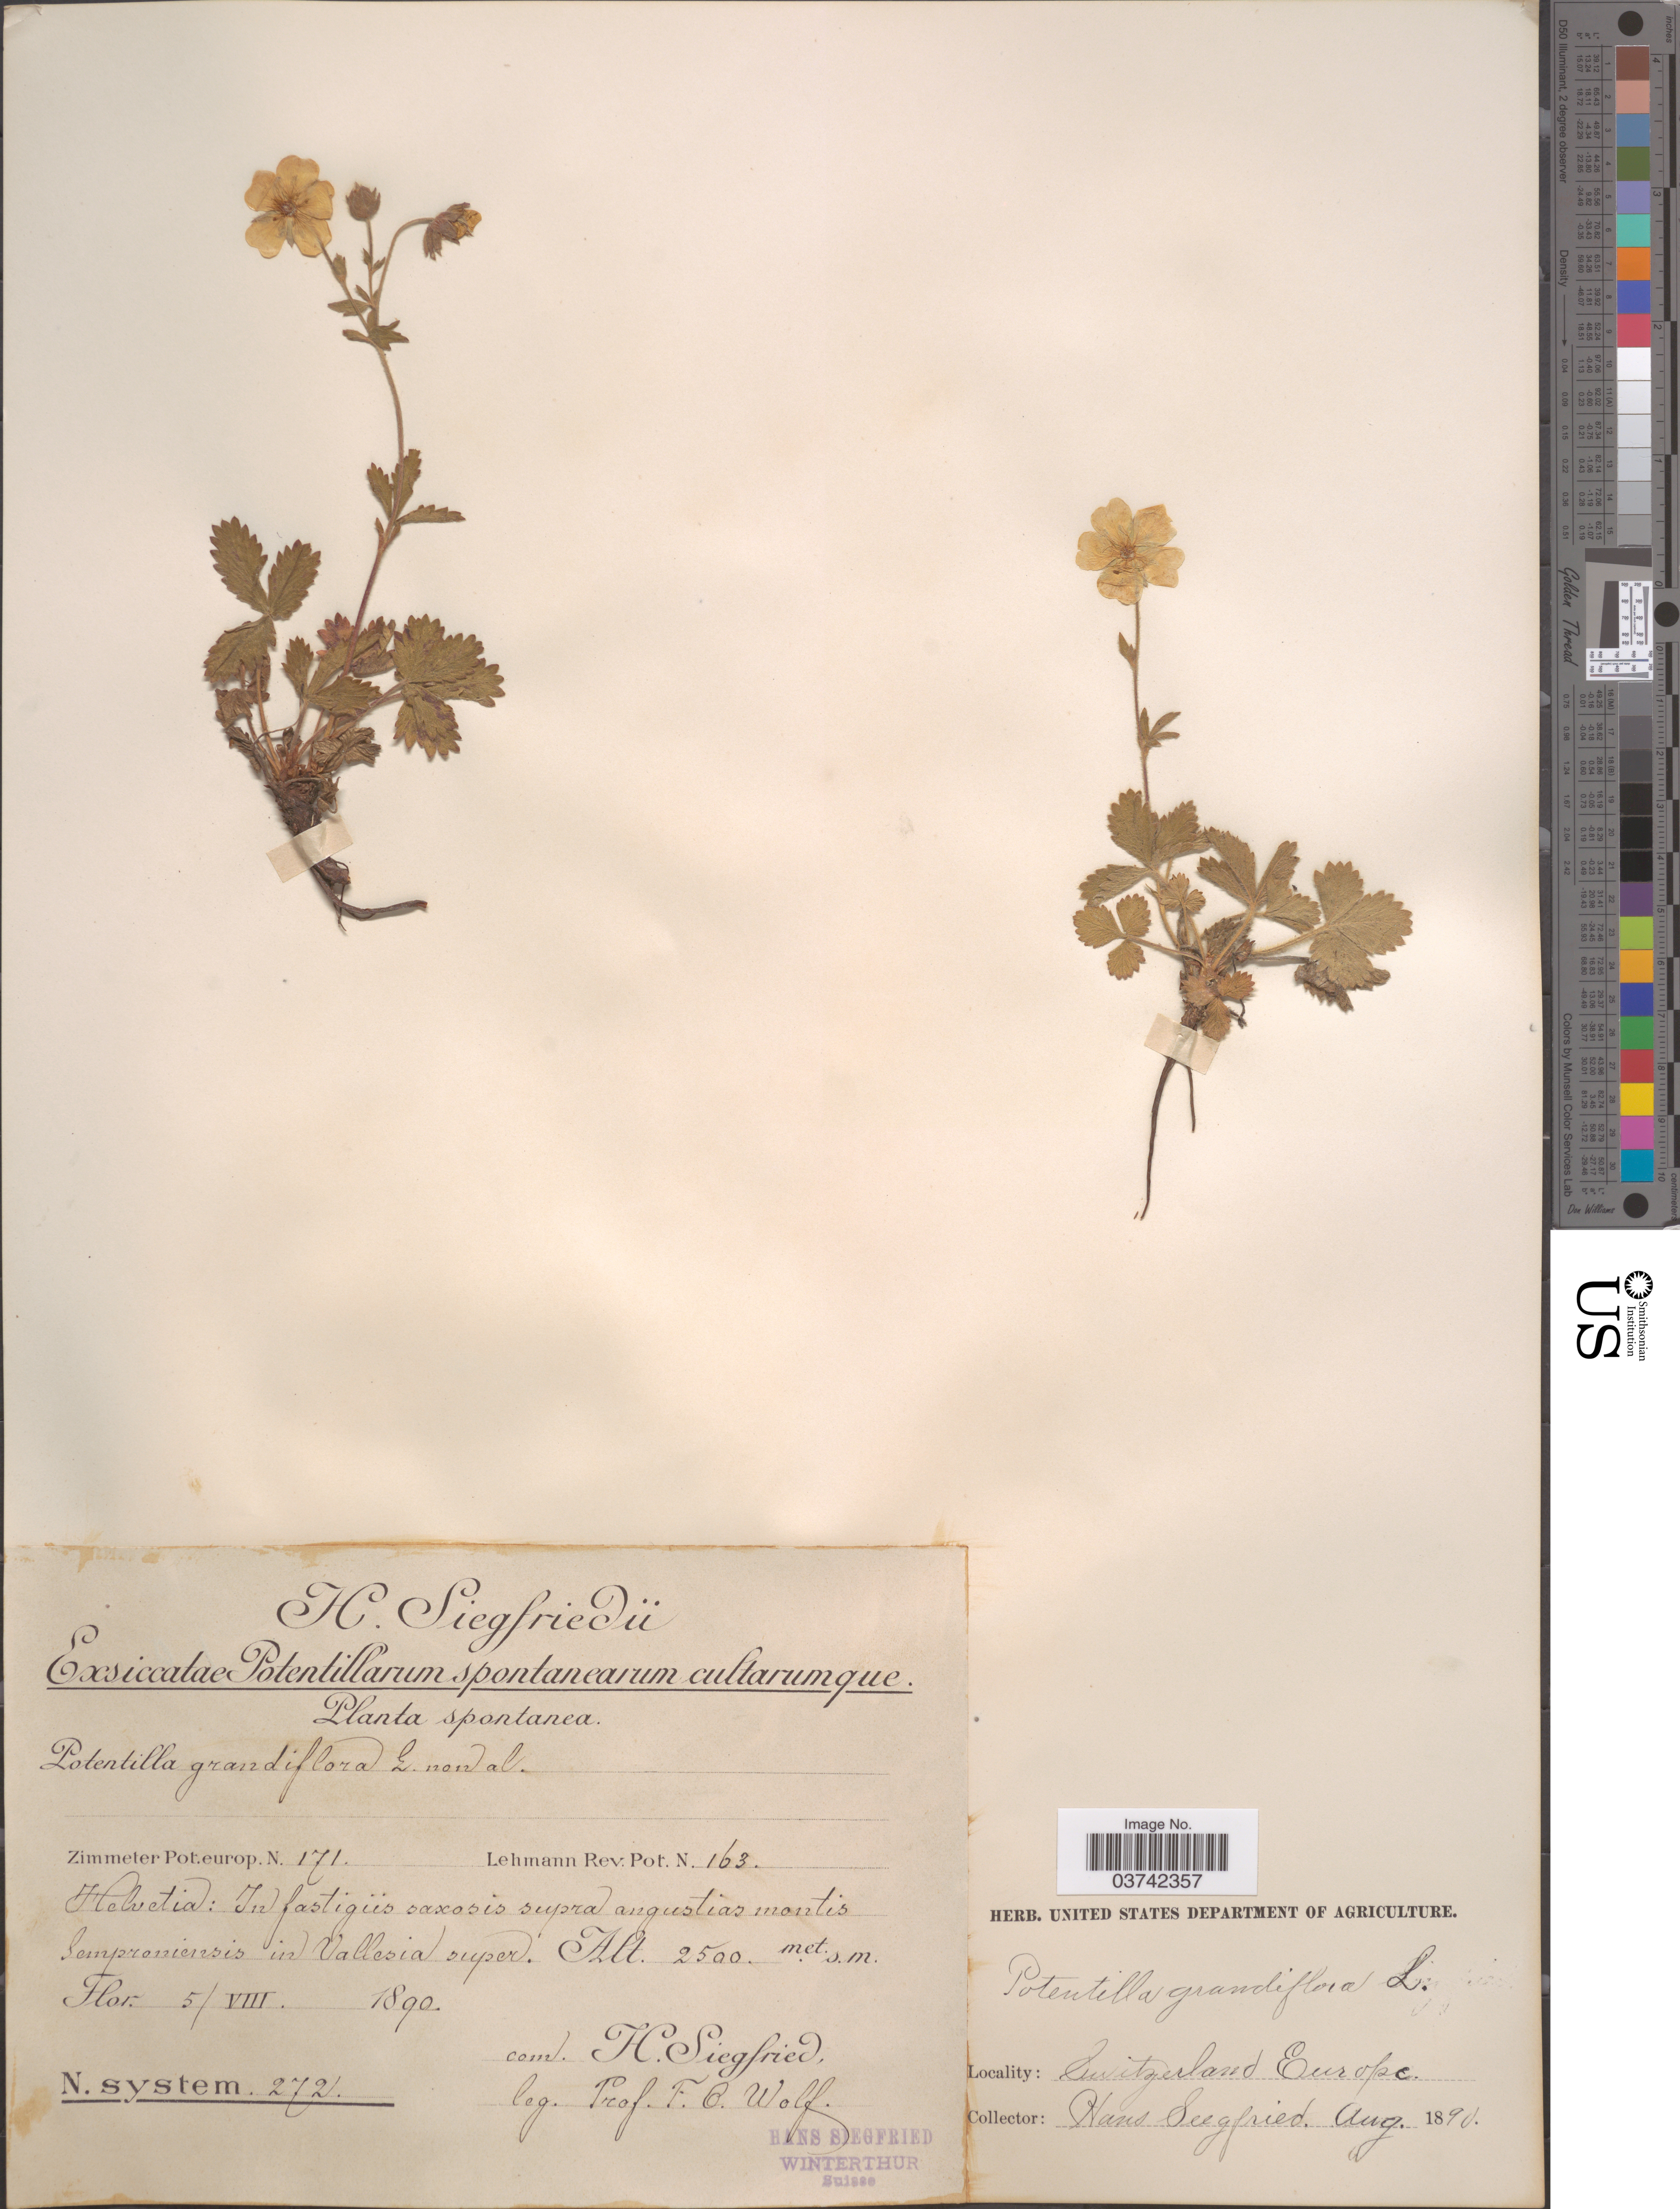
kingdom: Plantae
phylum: Tracheophyta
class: Magnoliopsida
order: Rosales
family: Rosaceae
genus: Potentilla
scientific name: Potentilla grandiflora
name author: L.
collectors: F. Wolf & H. Siegfried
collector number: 272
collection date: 1890-08-05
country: Switzerland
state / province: Valais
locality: Helvetia: In fastigiis saxosis supra angustias montis Semproniensis in Vallesia super.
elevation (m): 2500